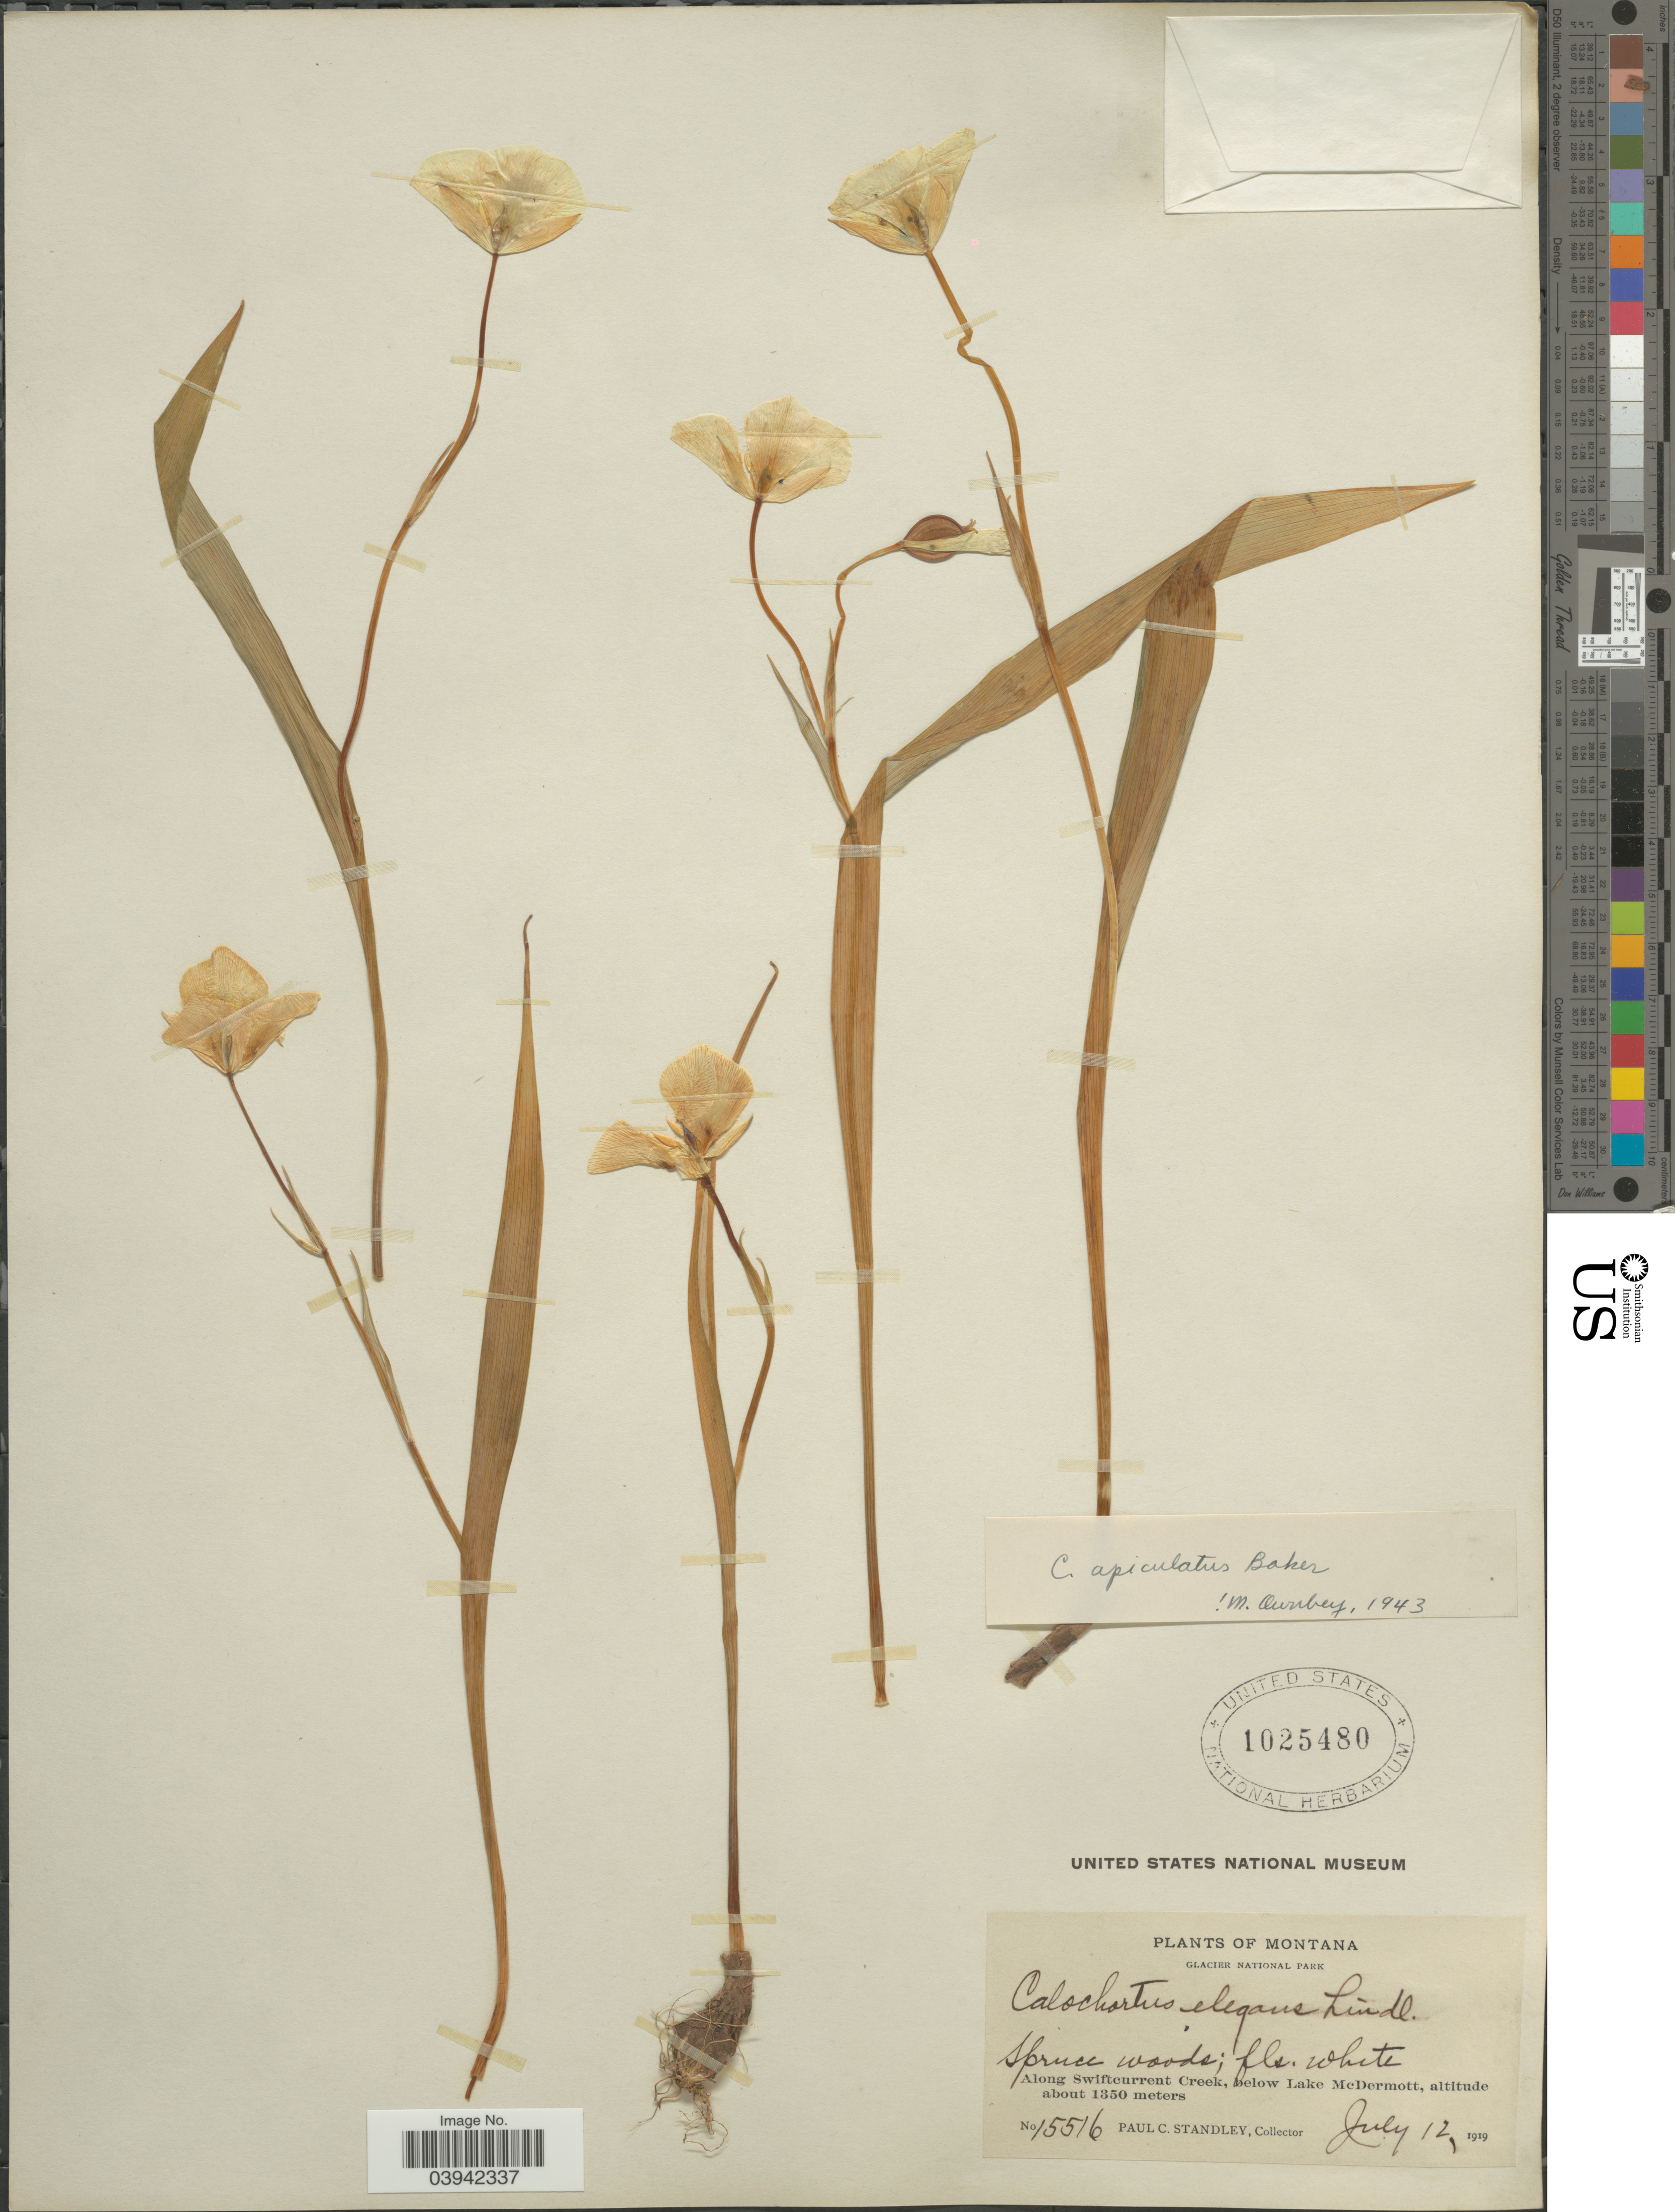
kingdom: Plantae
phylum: Tracheophyta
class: Liliopsida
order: Liliales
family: Liliaceae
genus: Calochortus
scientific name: Calochortus apiculatus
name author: Baker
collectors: P. C. Standley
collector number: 15516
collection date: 1919-07-12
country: United States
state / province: Montana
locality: Glacier National Park. Along Swiftcurrent Creek, below Lake McDermott.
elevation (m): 1350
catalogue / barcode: US 1025480